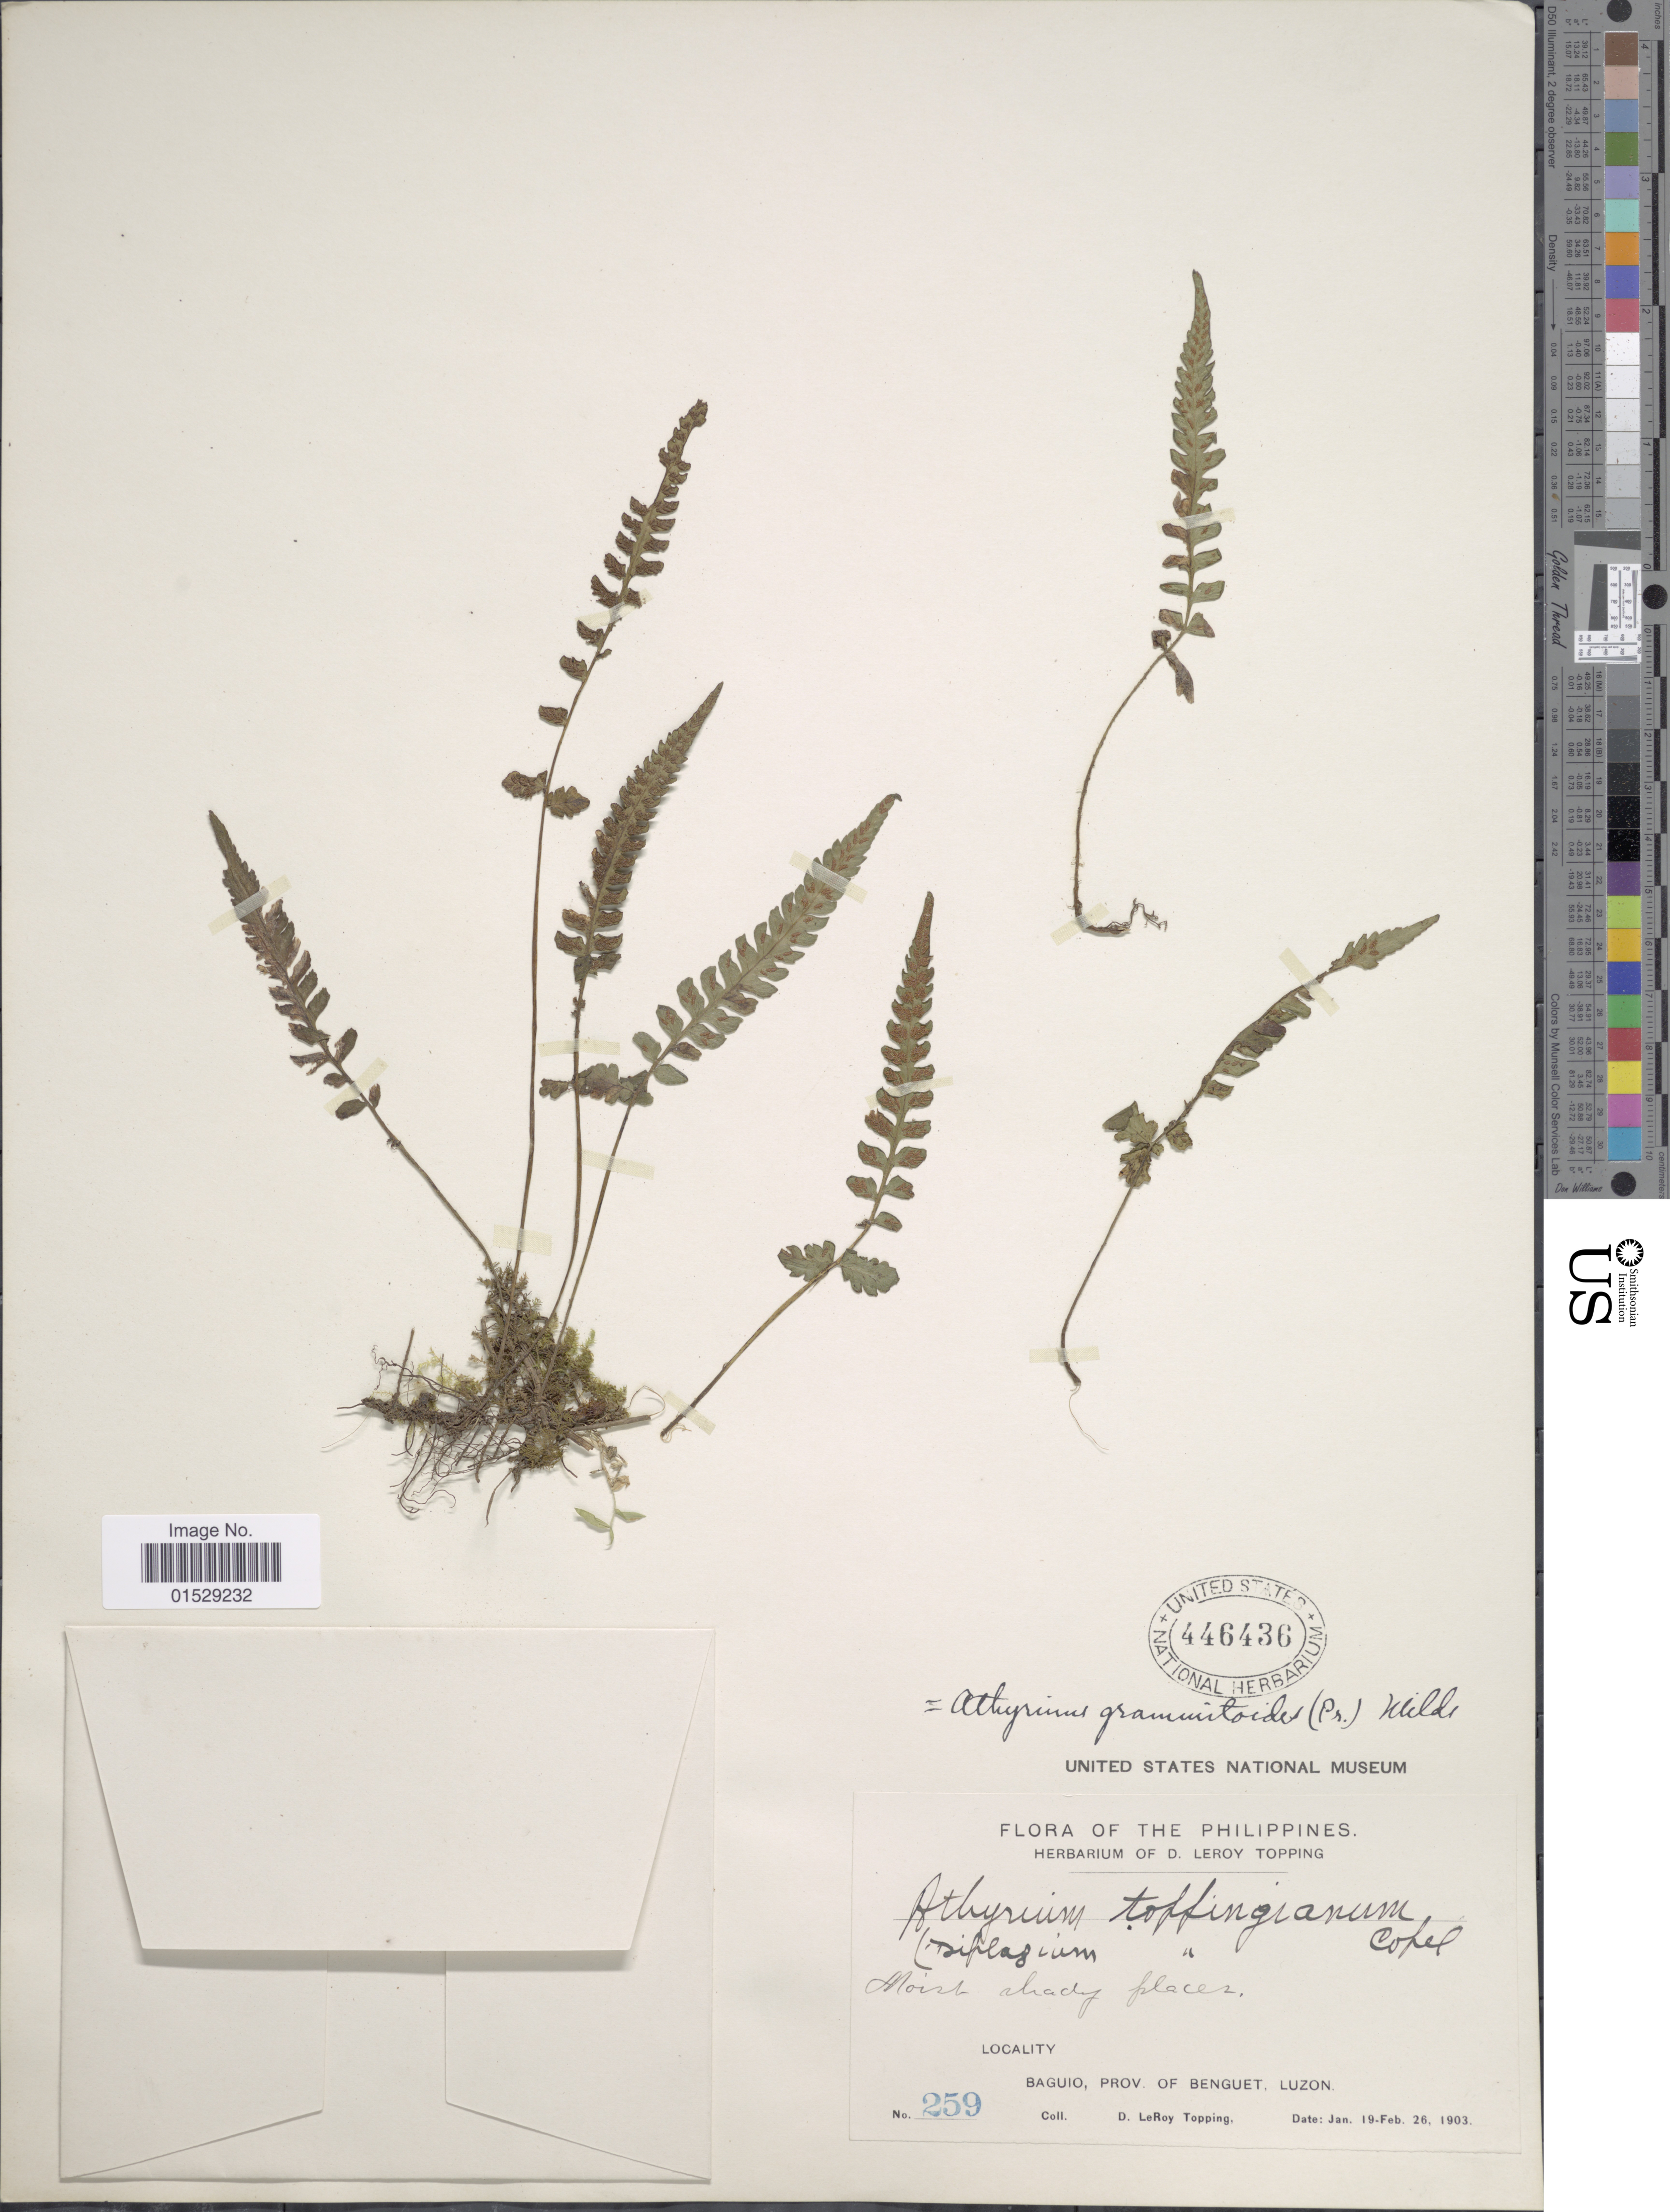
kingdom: Plantae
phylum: Tracheophyta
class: Polypodiopsida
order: Polypodiales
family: Athyriaceae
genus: Deparia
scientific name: Deparia petersenii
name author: (Kunze) M. Kato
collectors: D. L. Topping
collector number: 259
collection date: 1903-01-19/1903-02-26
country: Philippines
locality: Baguio, Prov. of Benguet, Luzon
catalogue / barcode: US 446436